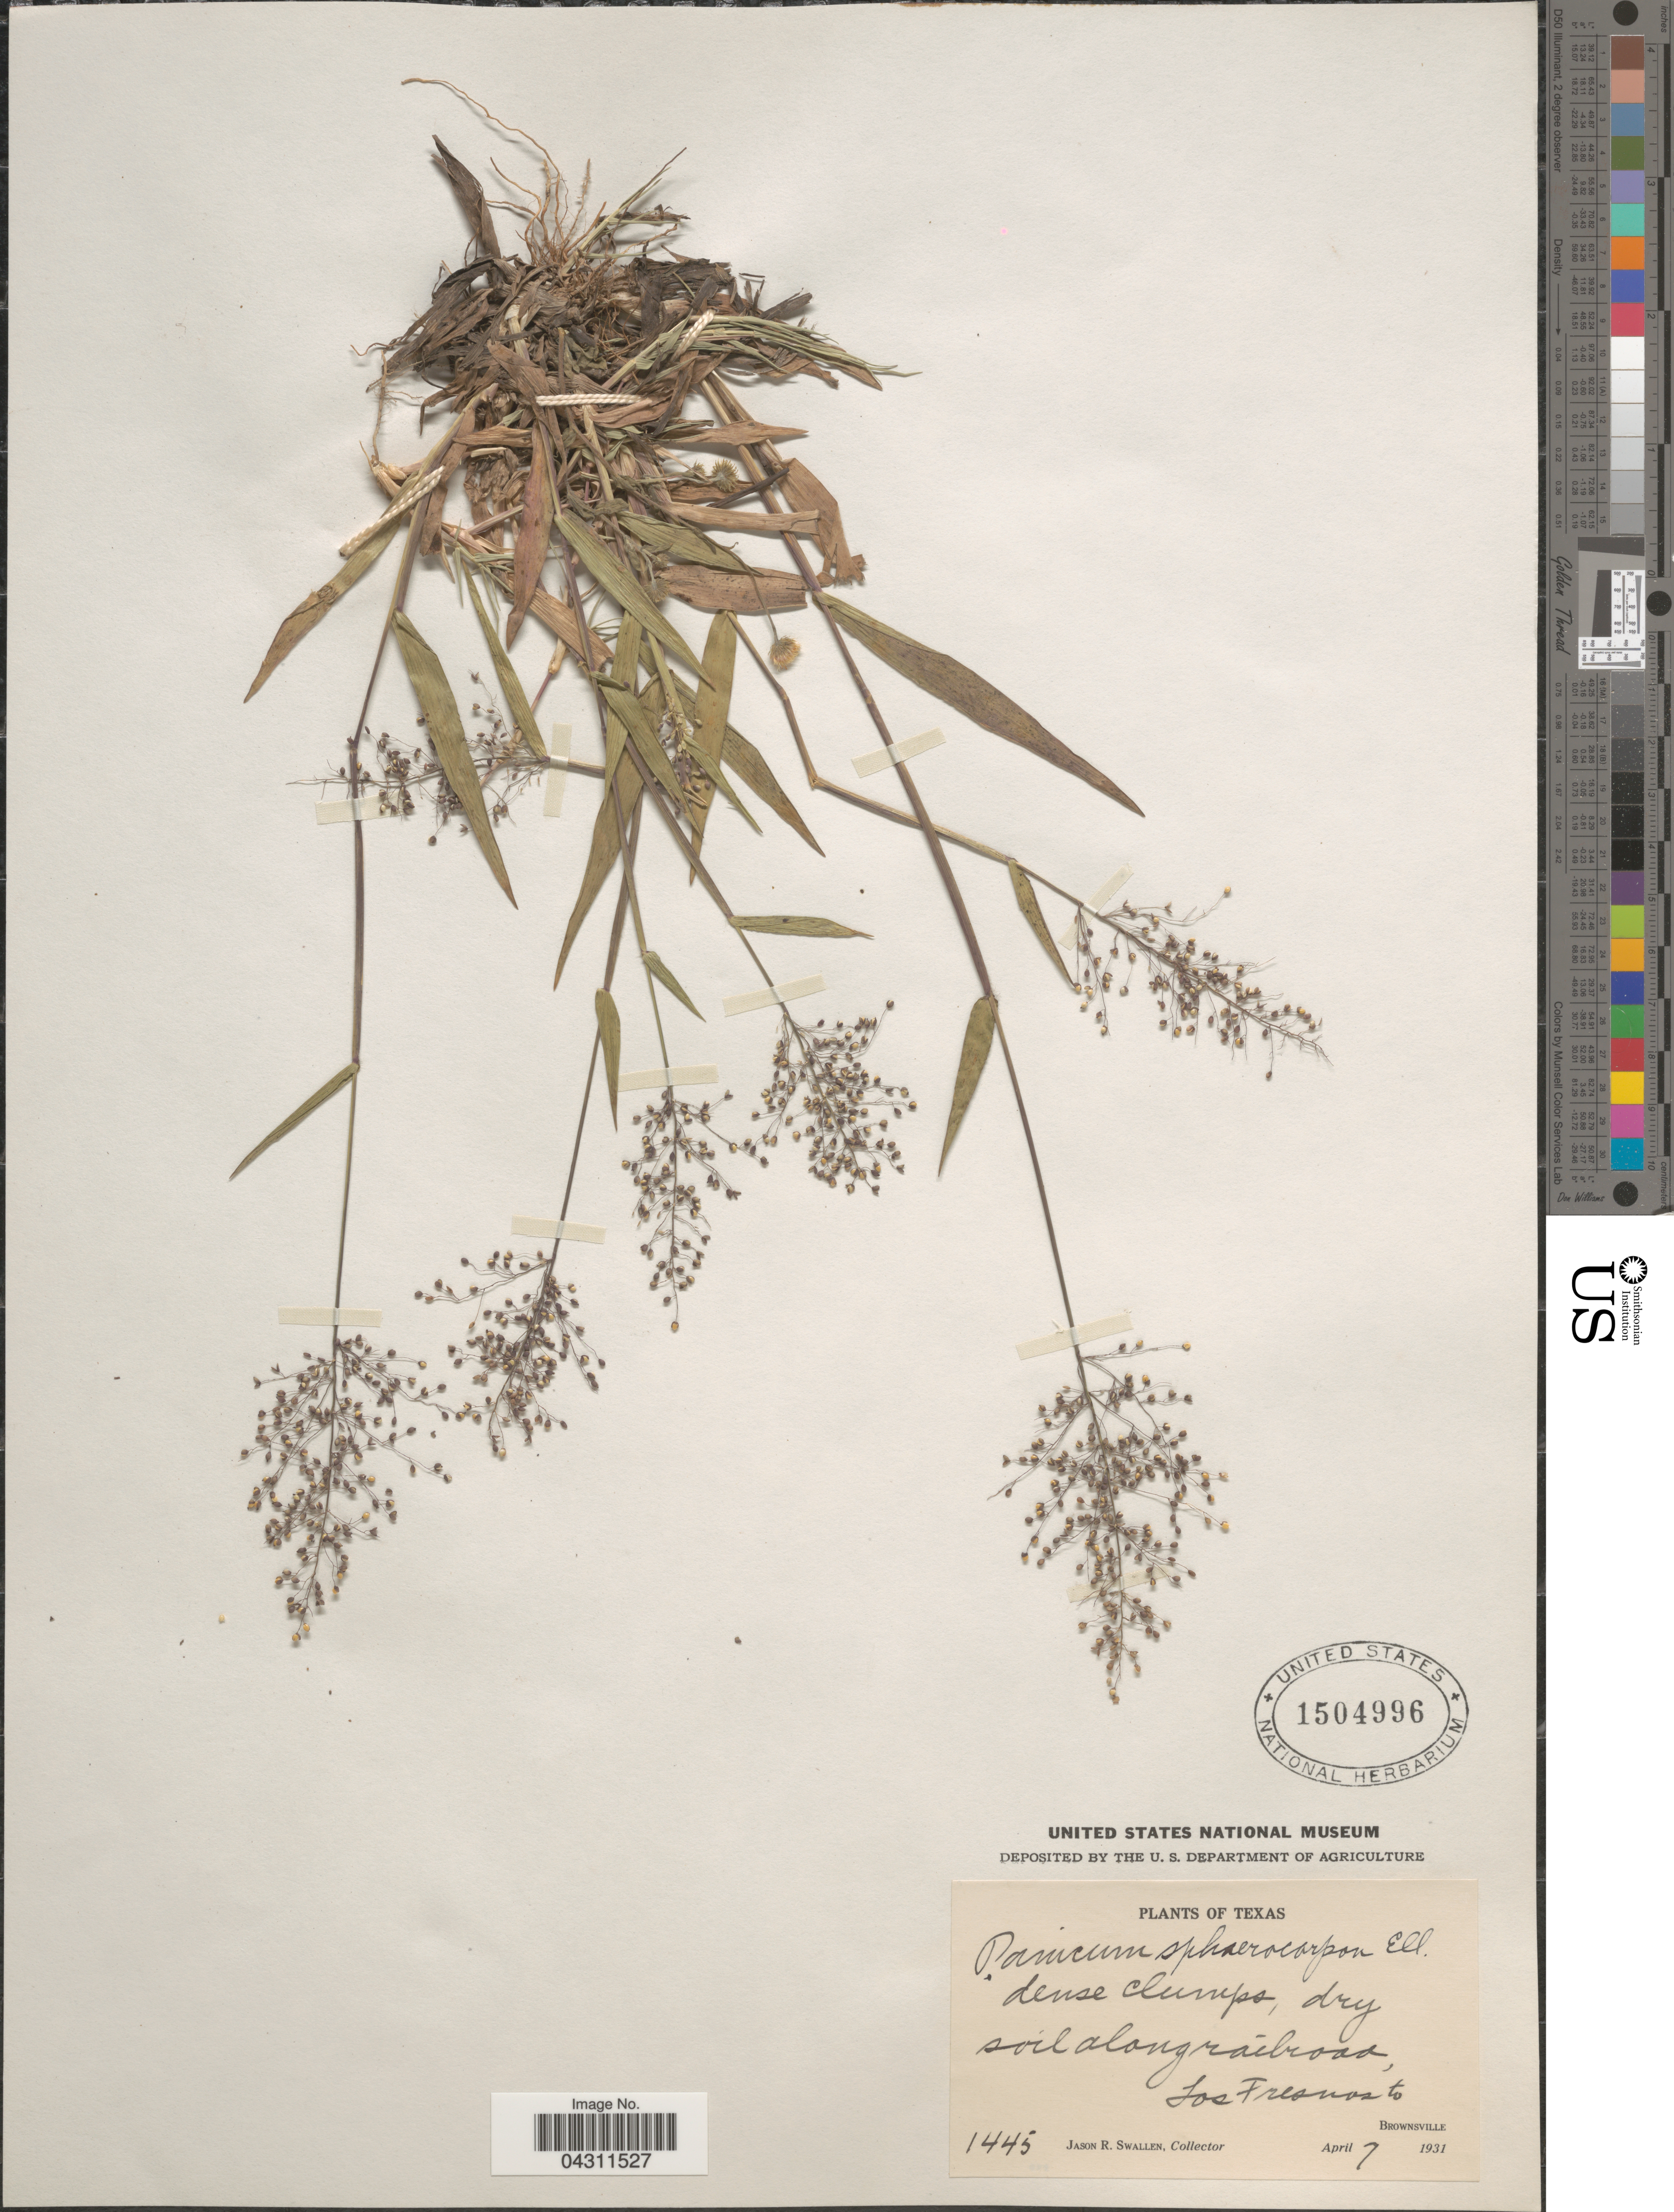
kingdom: Plantae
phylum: Tracheophyta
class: Liliopsida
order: Poales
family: Poaceae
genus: Dichanthelium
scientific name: Dichanthelium sphaerocarpon var. sphaerocarpon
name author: (Elliott) Gould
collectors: J. R. Swallen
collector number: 1445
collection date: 1931-04-07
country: United States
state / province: Texas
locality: Dry soil along railroad, Los Fresnos to Brownsville.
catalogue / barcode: US 1504996